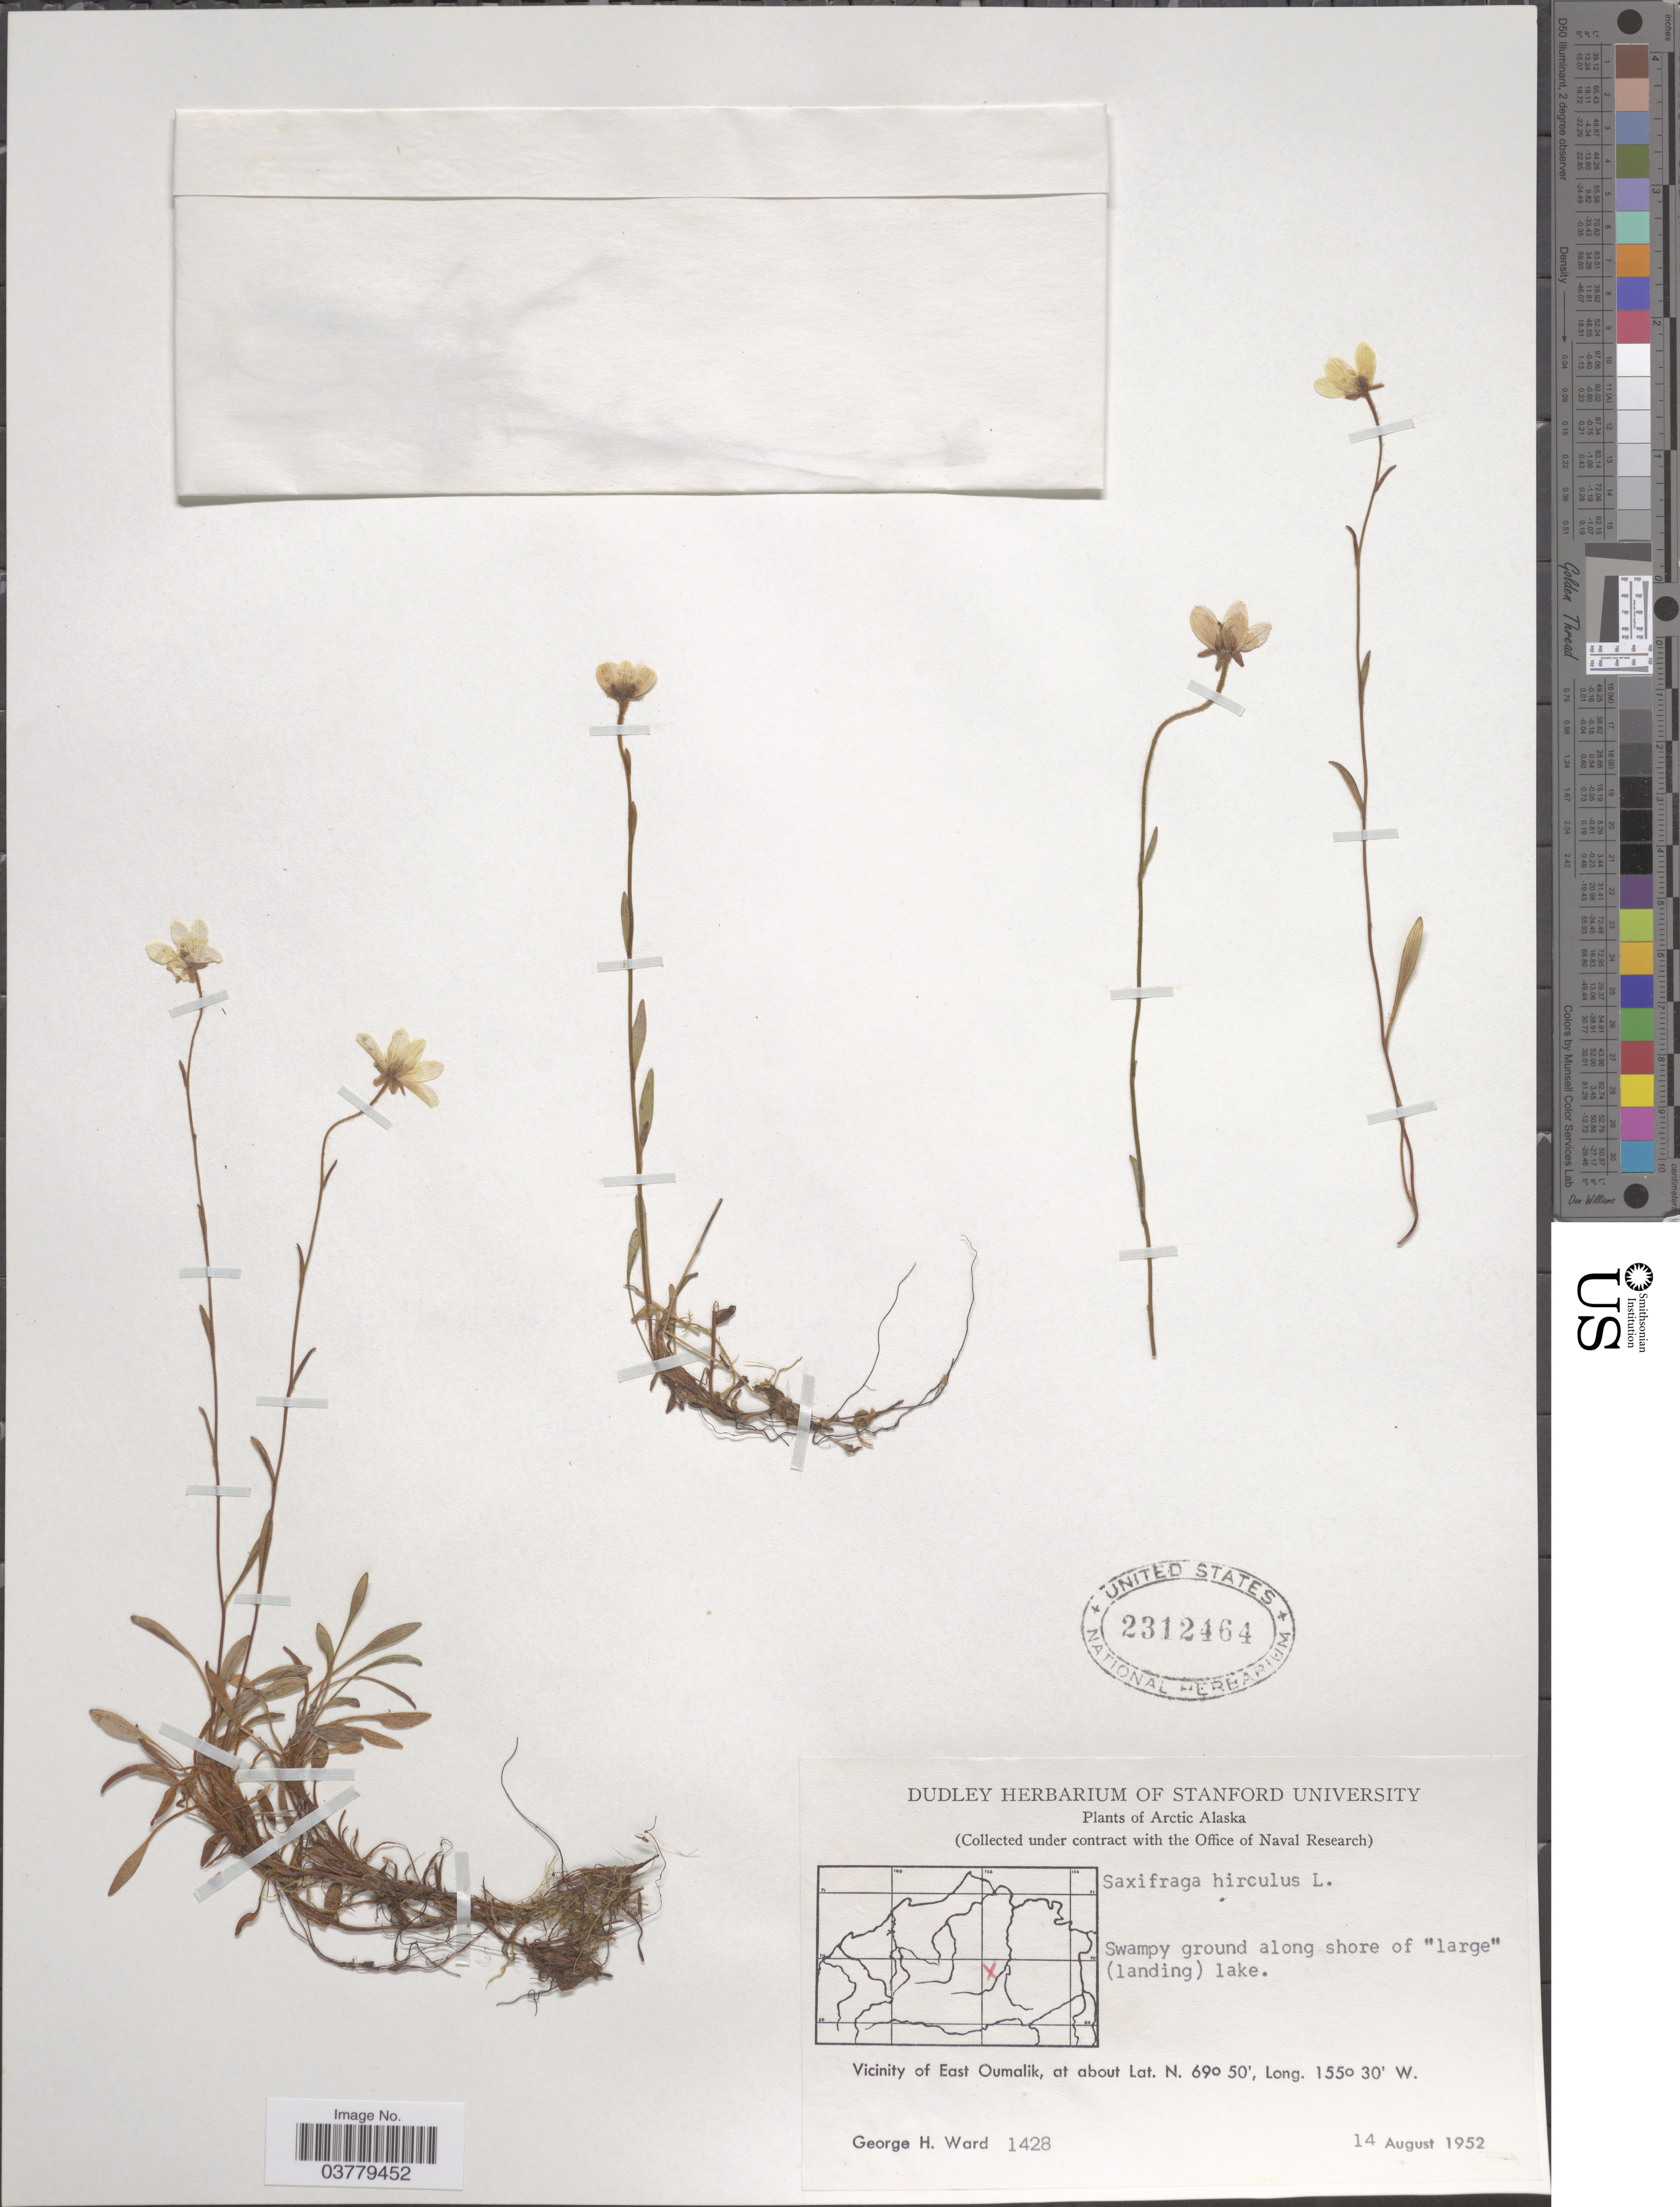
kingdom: Plantae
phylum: Tracheophyta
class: Magnoliopsida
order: Saxifragales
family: Saxifragaceae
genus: Saxifraga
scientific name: Saxifraga hirculus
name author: L.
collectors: G. H. Ward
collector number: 1428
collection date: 1952-08-14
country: United States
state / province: Alaska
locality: Arctic Alaska. Vicinity of East Oumalik.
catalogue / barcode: US 2312464